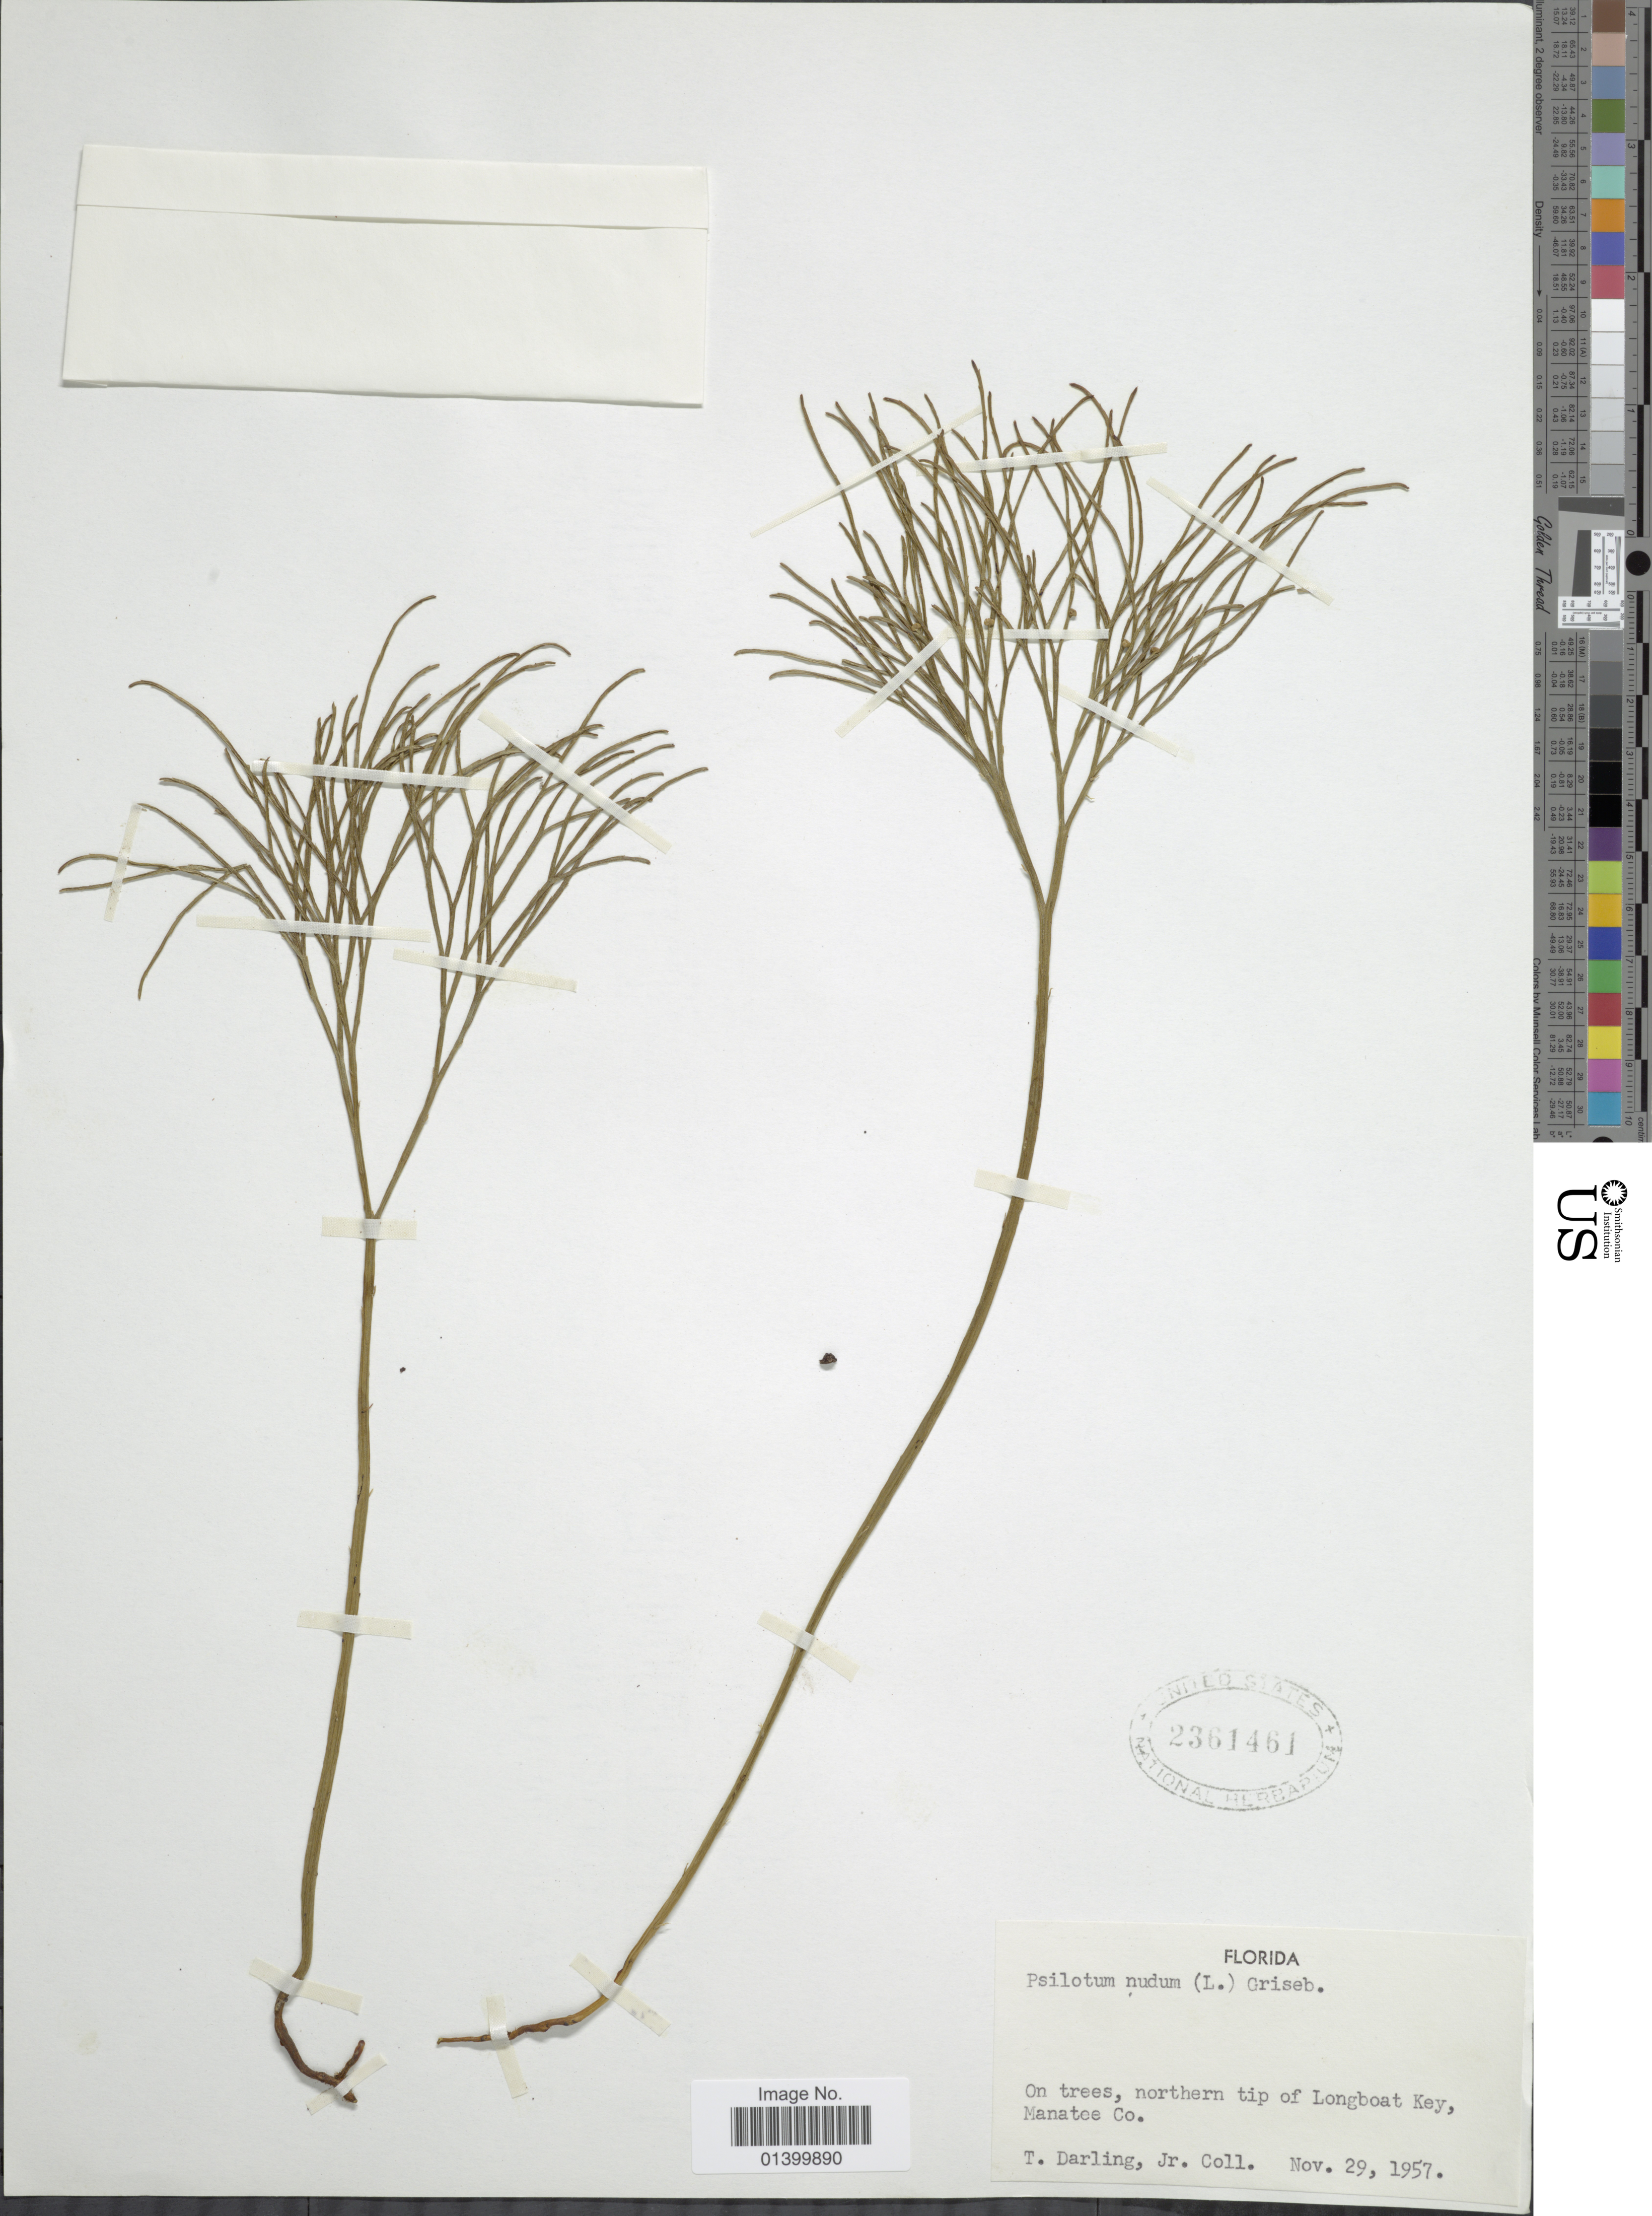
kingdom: Plantae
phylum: Tracheophyta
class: Polypodiopsida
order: Psilotales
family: Psilotaceae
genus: Psilotum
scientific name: Psilotum nudum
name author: (L.) P. Beauv.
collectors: T. Darling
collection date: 1957-11-29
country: United States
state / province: Florida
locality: Northern tip of Longboat Key, Manatee Co.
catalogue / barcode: US 2361461